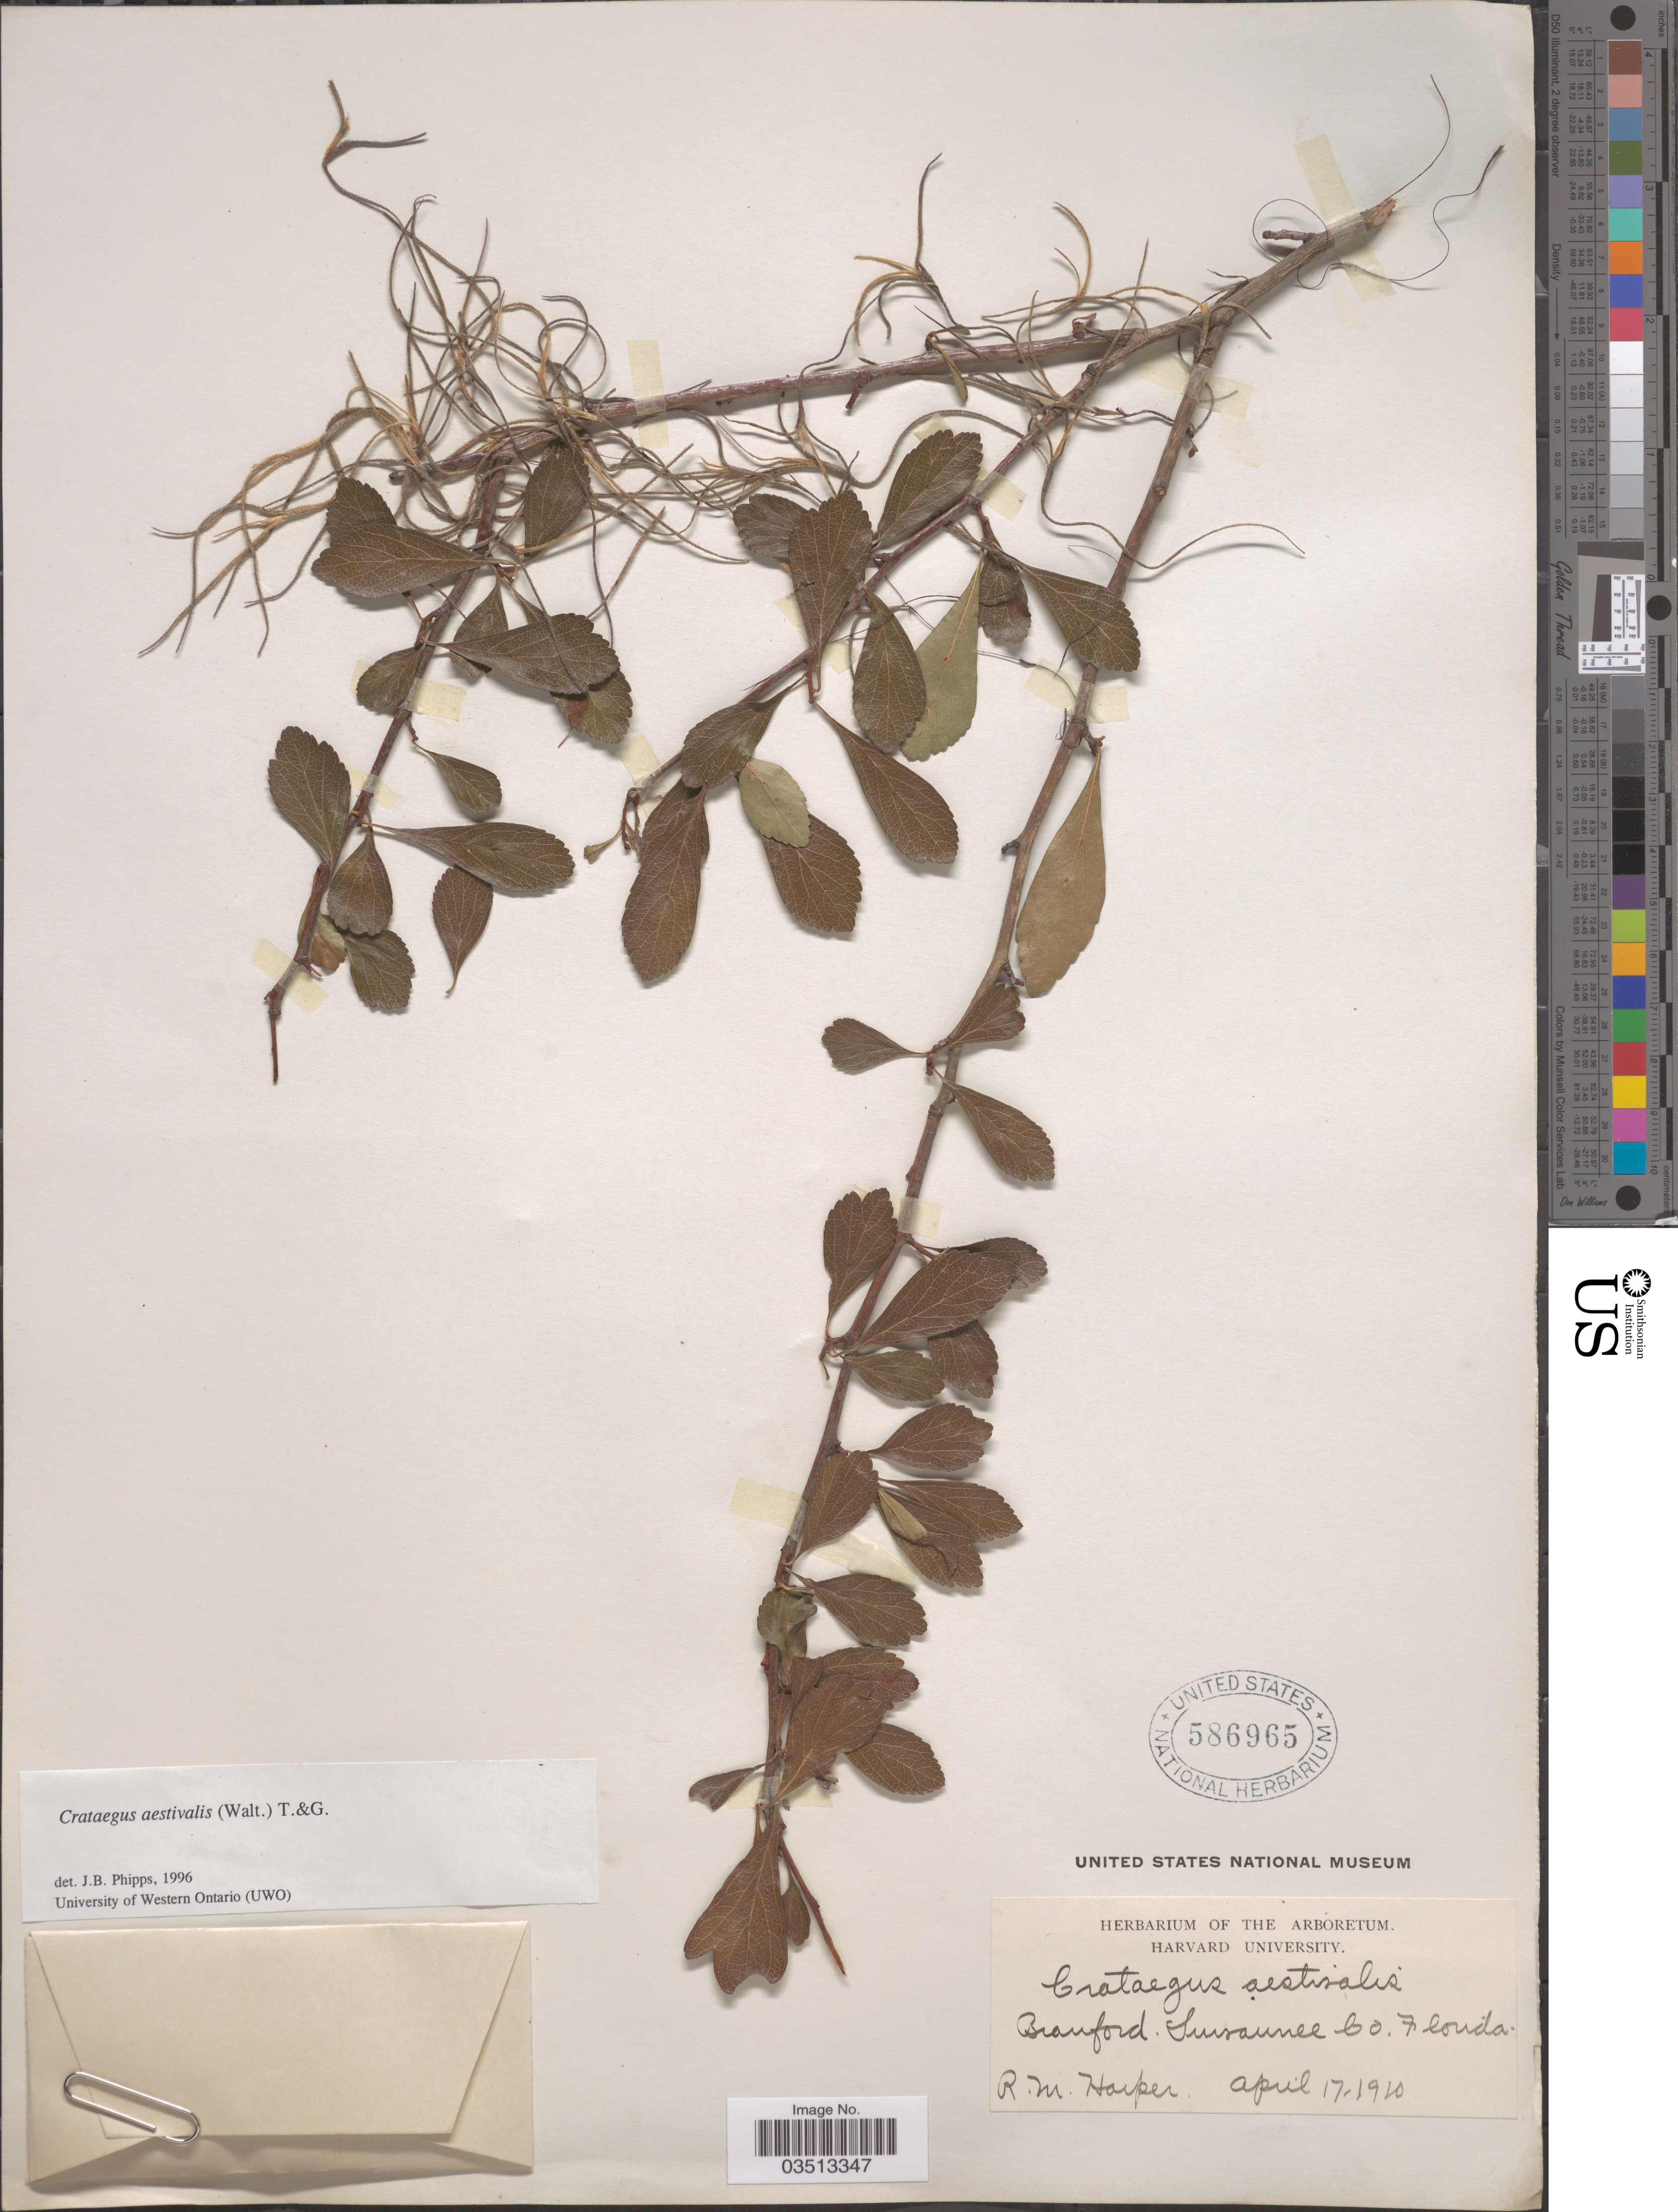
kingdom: Plantae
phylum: Tracheophyta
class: Magnoliopsida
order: Rosales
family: Rosaceae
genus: Crataegus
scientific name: Crataegus aestivalis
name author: (Walter) Torr. & A. Gray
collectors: R. Harper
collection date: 1910-04-17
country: United States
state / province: Florida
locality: Branford. Suwaunee Co.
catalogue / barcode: US 586965